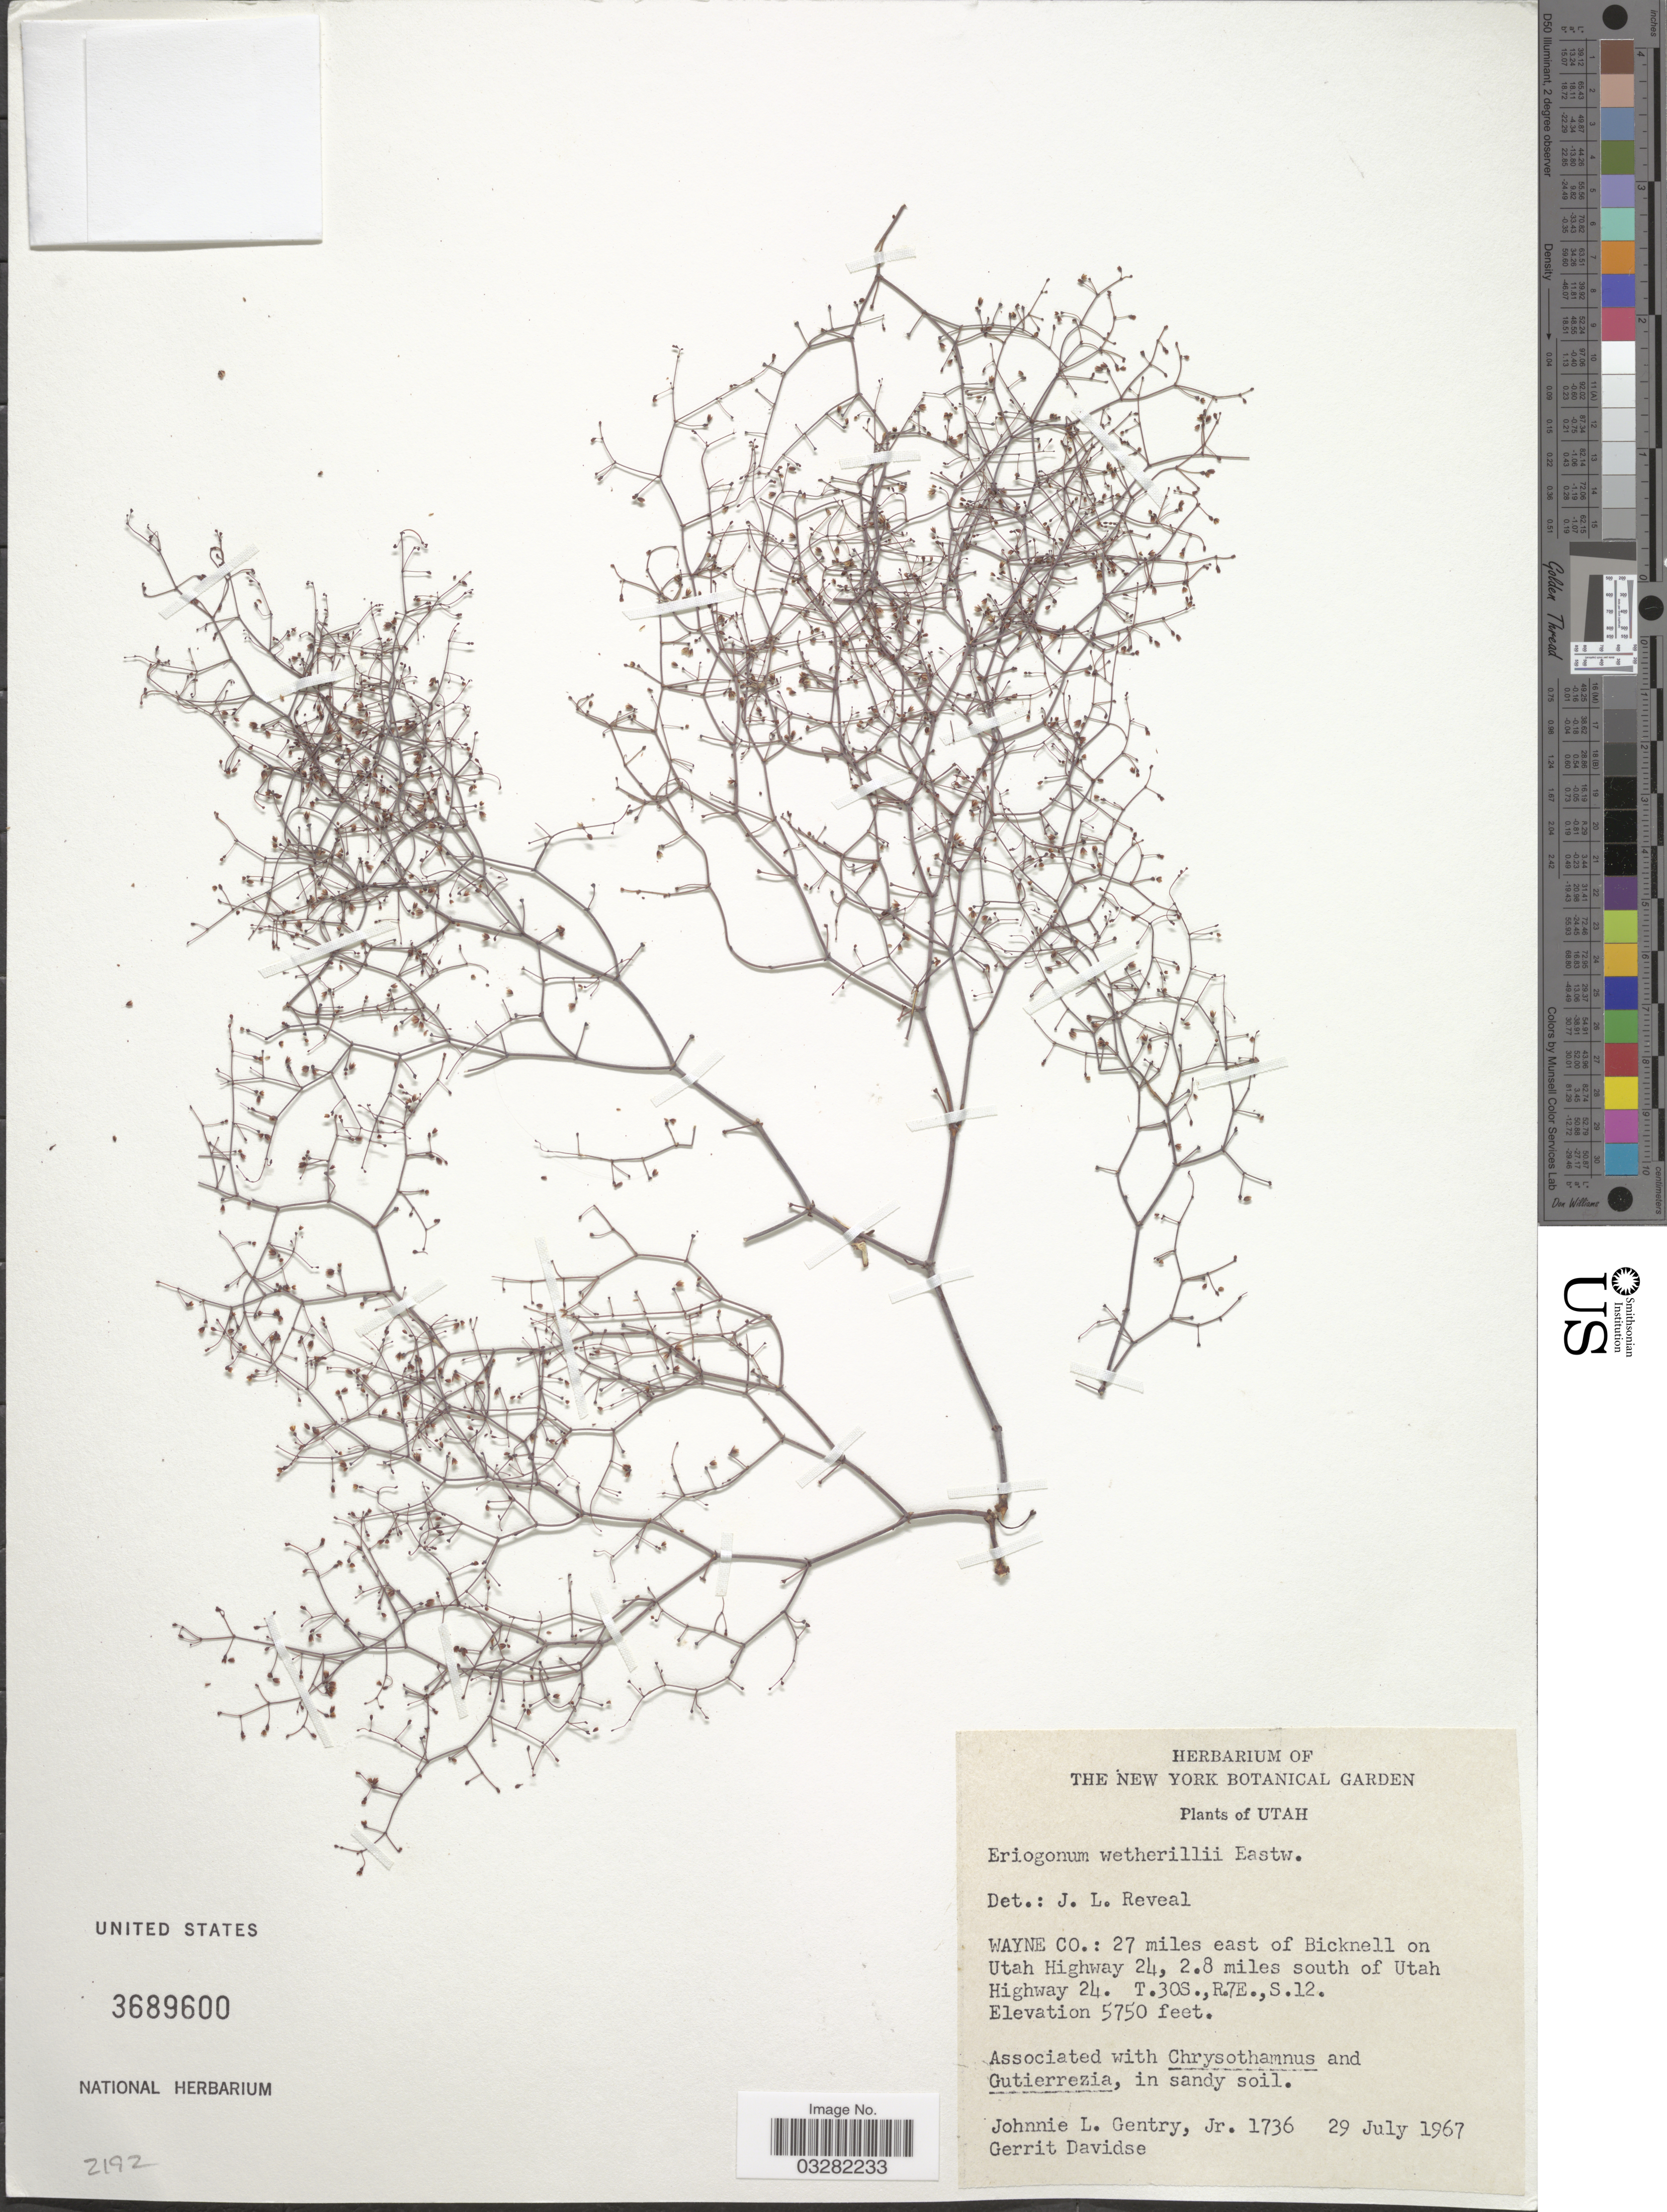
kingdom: Plantae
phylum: Tracheophyta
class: Magnoliopsida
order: Caryophyllales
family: Polygonaceae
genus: Eriogonum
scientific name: Eriogonum wetherillii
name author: Eastw.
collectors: J. L. Gentry & G. Davidse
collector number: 1736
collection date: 1967-07-29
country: United States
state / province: Utah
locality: Wayne Co.: 27 miles east of Bicknell on Utah Highway 24, 2.8 miles south of Utah Highway 24. T.30S., R.7E., S .12.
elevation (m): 1753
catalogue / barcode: US 3689600